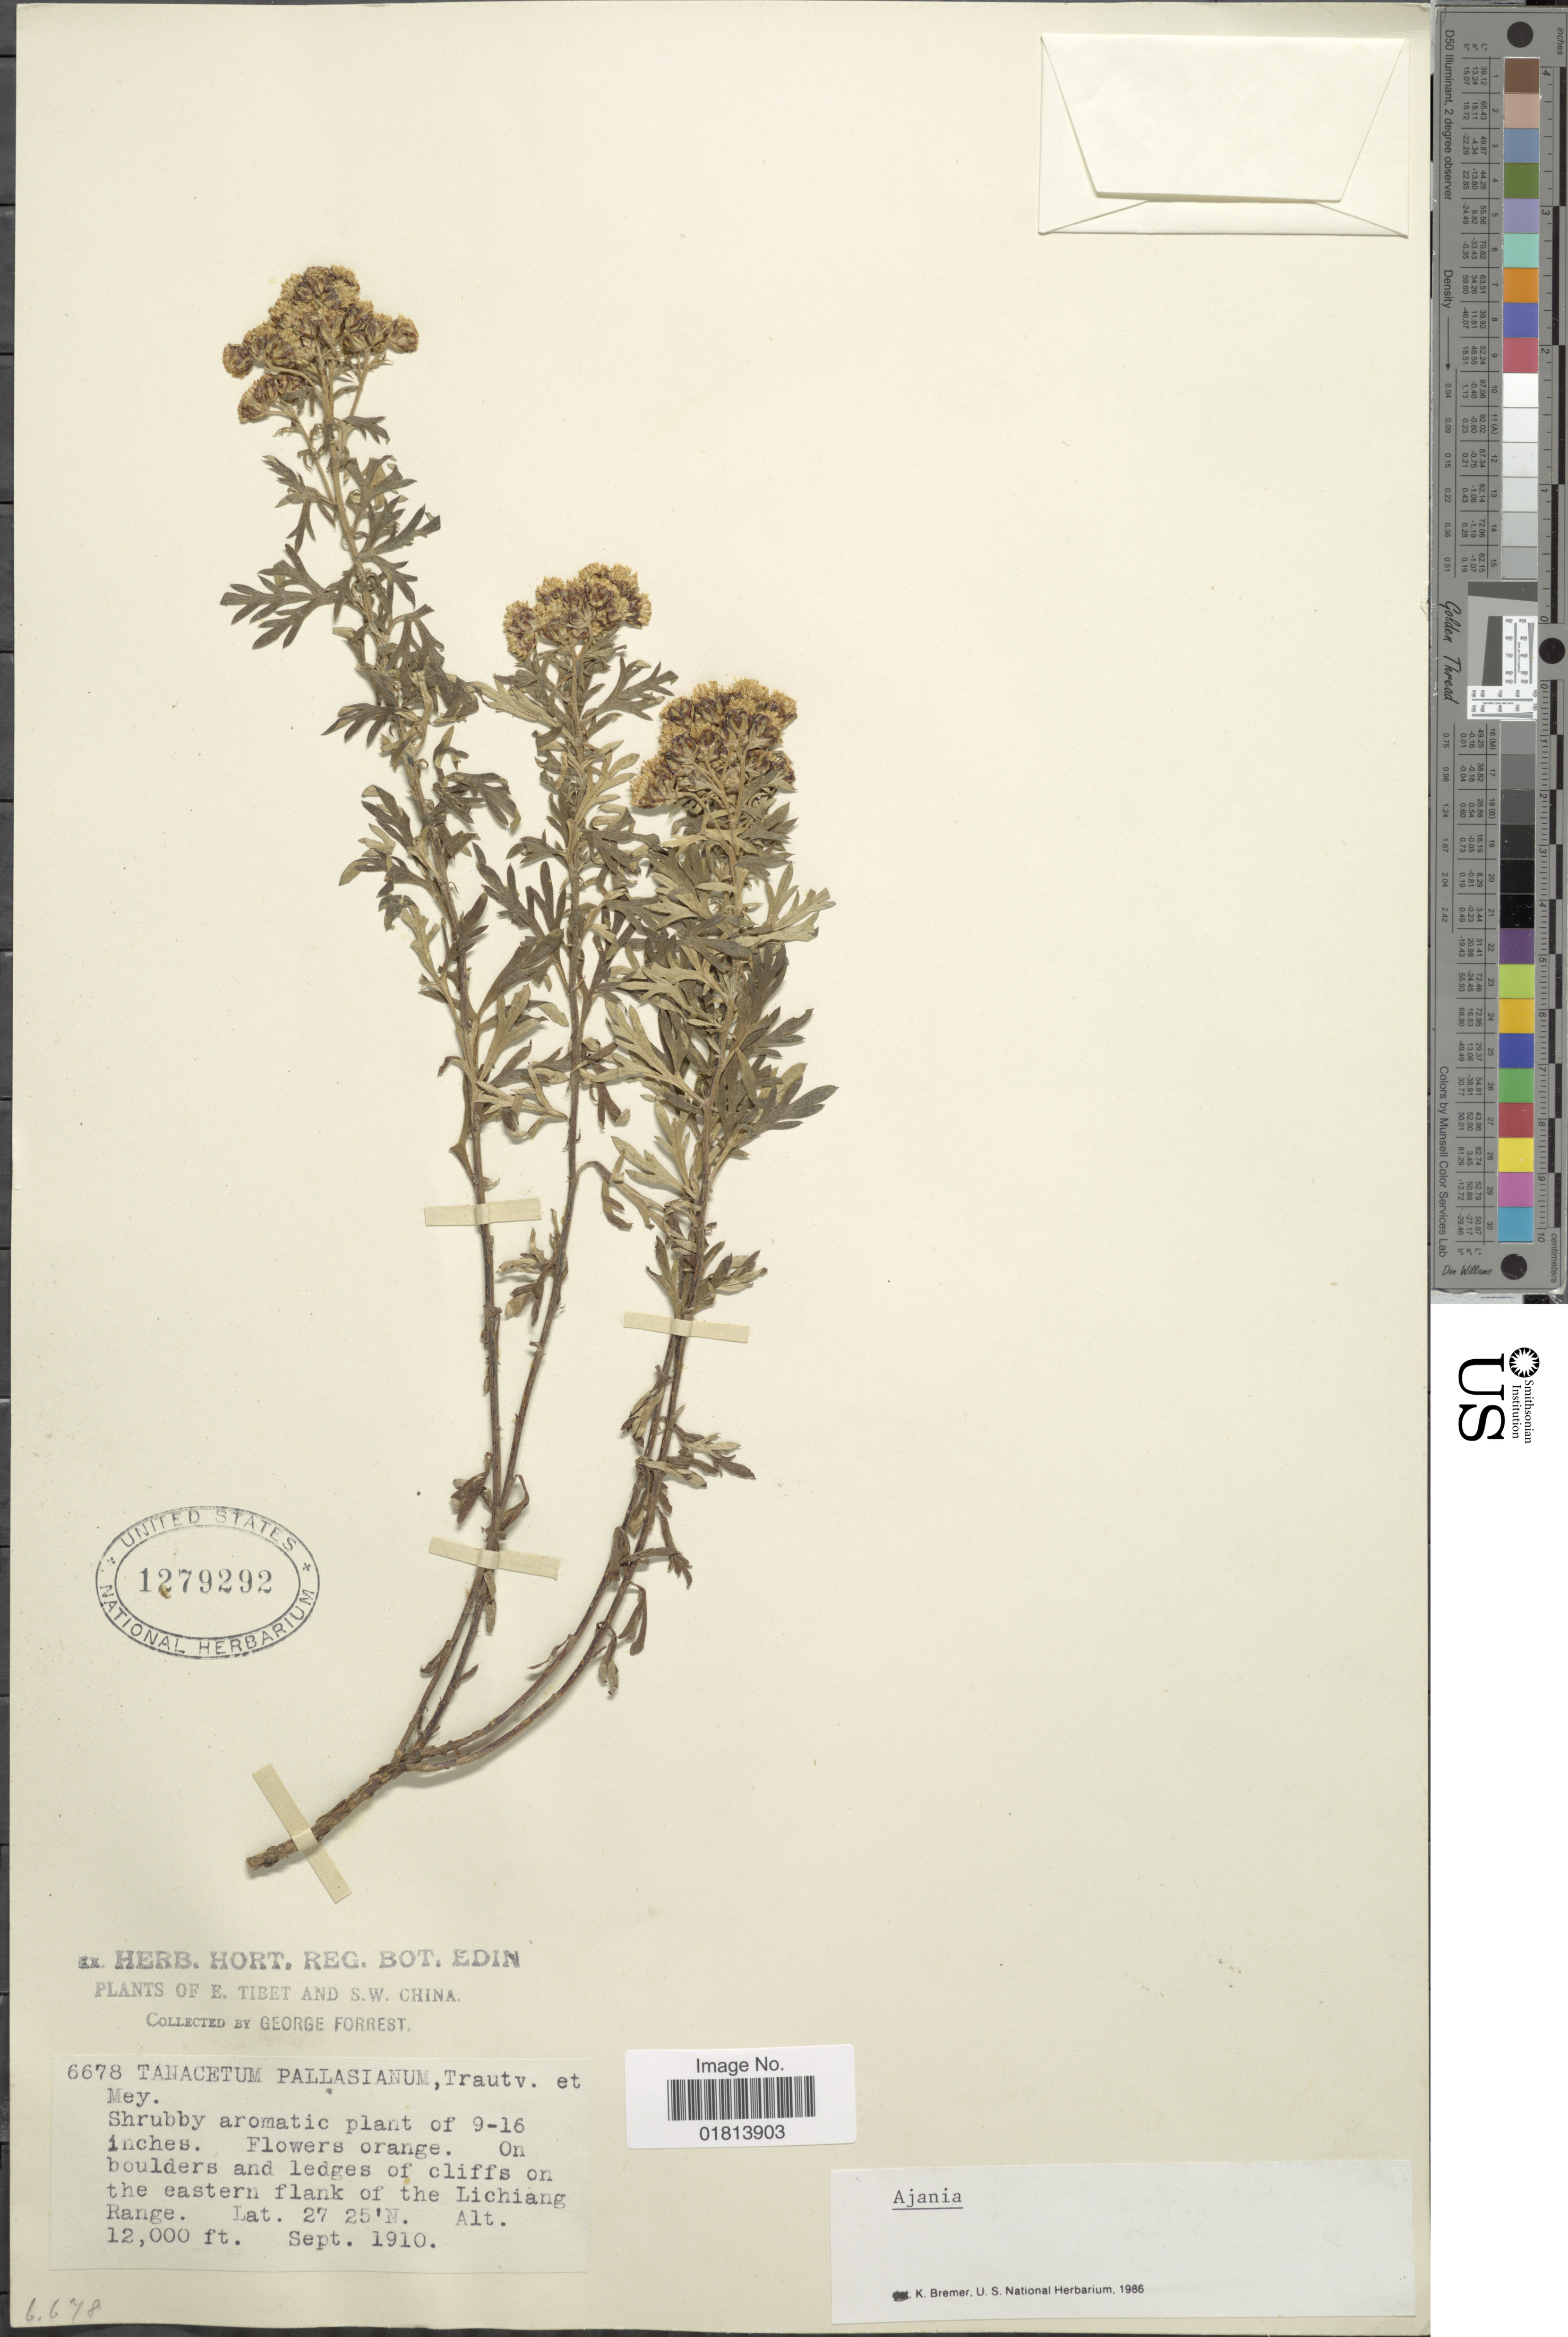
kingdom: Plantae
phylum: Tracheophyta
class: Magnoliopsida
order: Asterales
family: Asteraceae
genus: Ajania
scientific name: Ajania pallasiana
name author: (Fisch. ex Besser) Poljakov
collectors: G. Forrest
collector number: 6678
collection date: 1910-09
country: China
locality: E. Tibet and S. W. China, On eastern flank of the Lichiang Range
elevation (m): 3658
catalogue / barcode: US 1279292